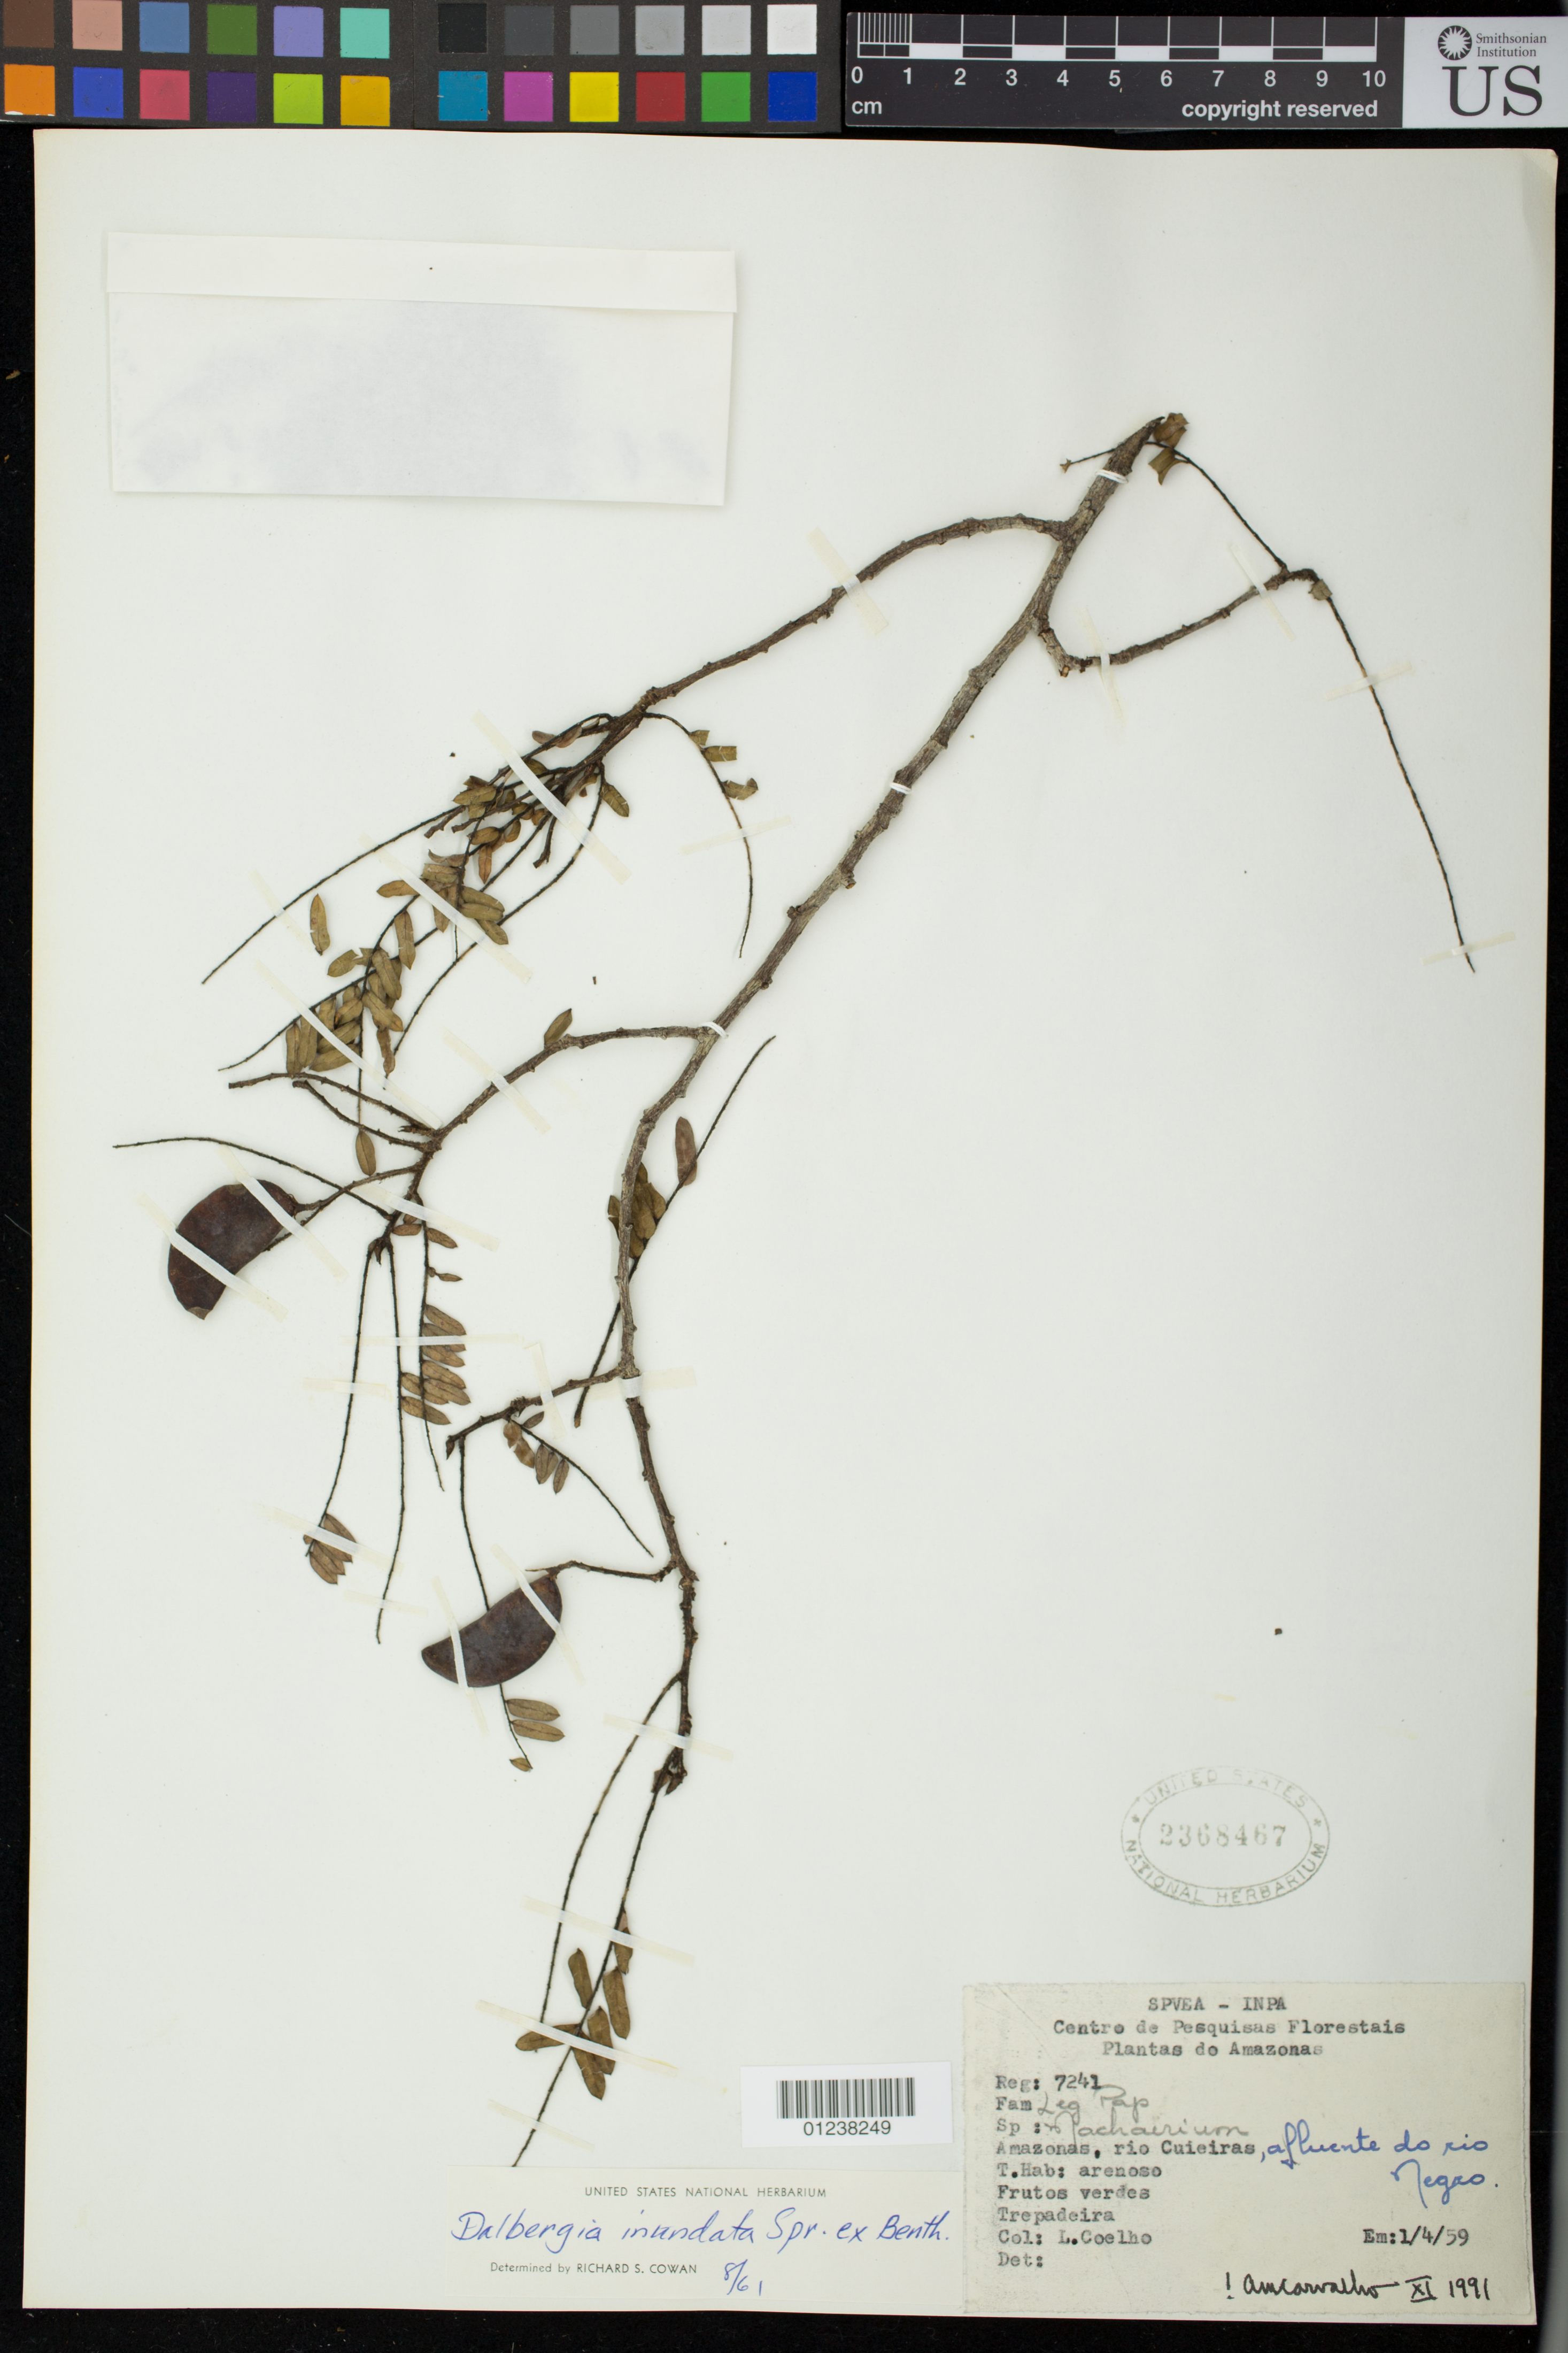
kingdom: Plantae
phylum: Tracheophyta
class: Magnoliopsida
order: Fabales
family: Fabaceae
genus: Dalbergia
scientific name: Dalbergia inundata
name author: Benth.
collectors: L. Coelho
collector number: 7241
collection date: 1959-04-01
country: Brazil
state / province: Amazonas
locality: Rio Cuieiras, afluente do rio Negro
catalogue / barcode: US 2368467